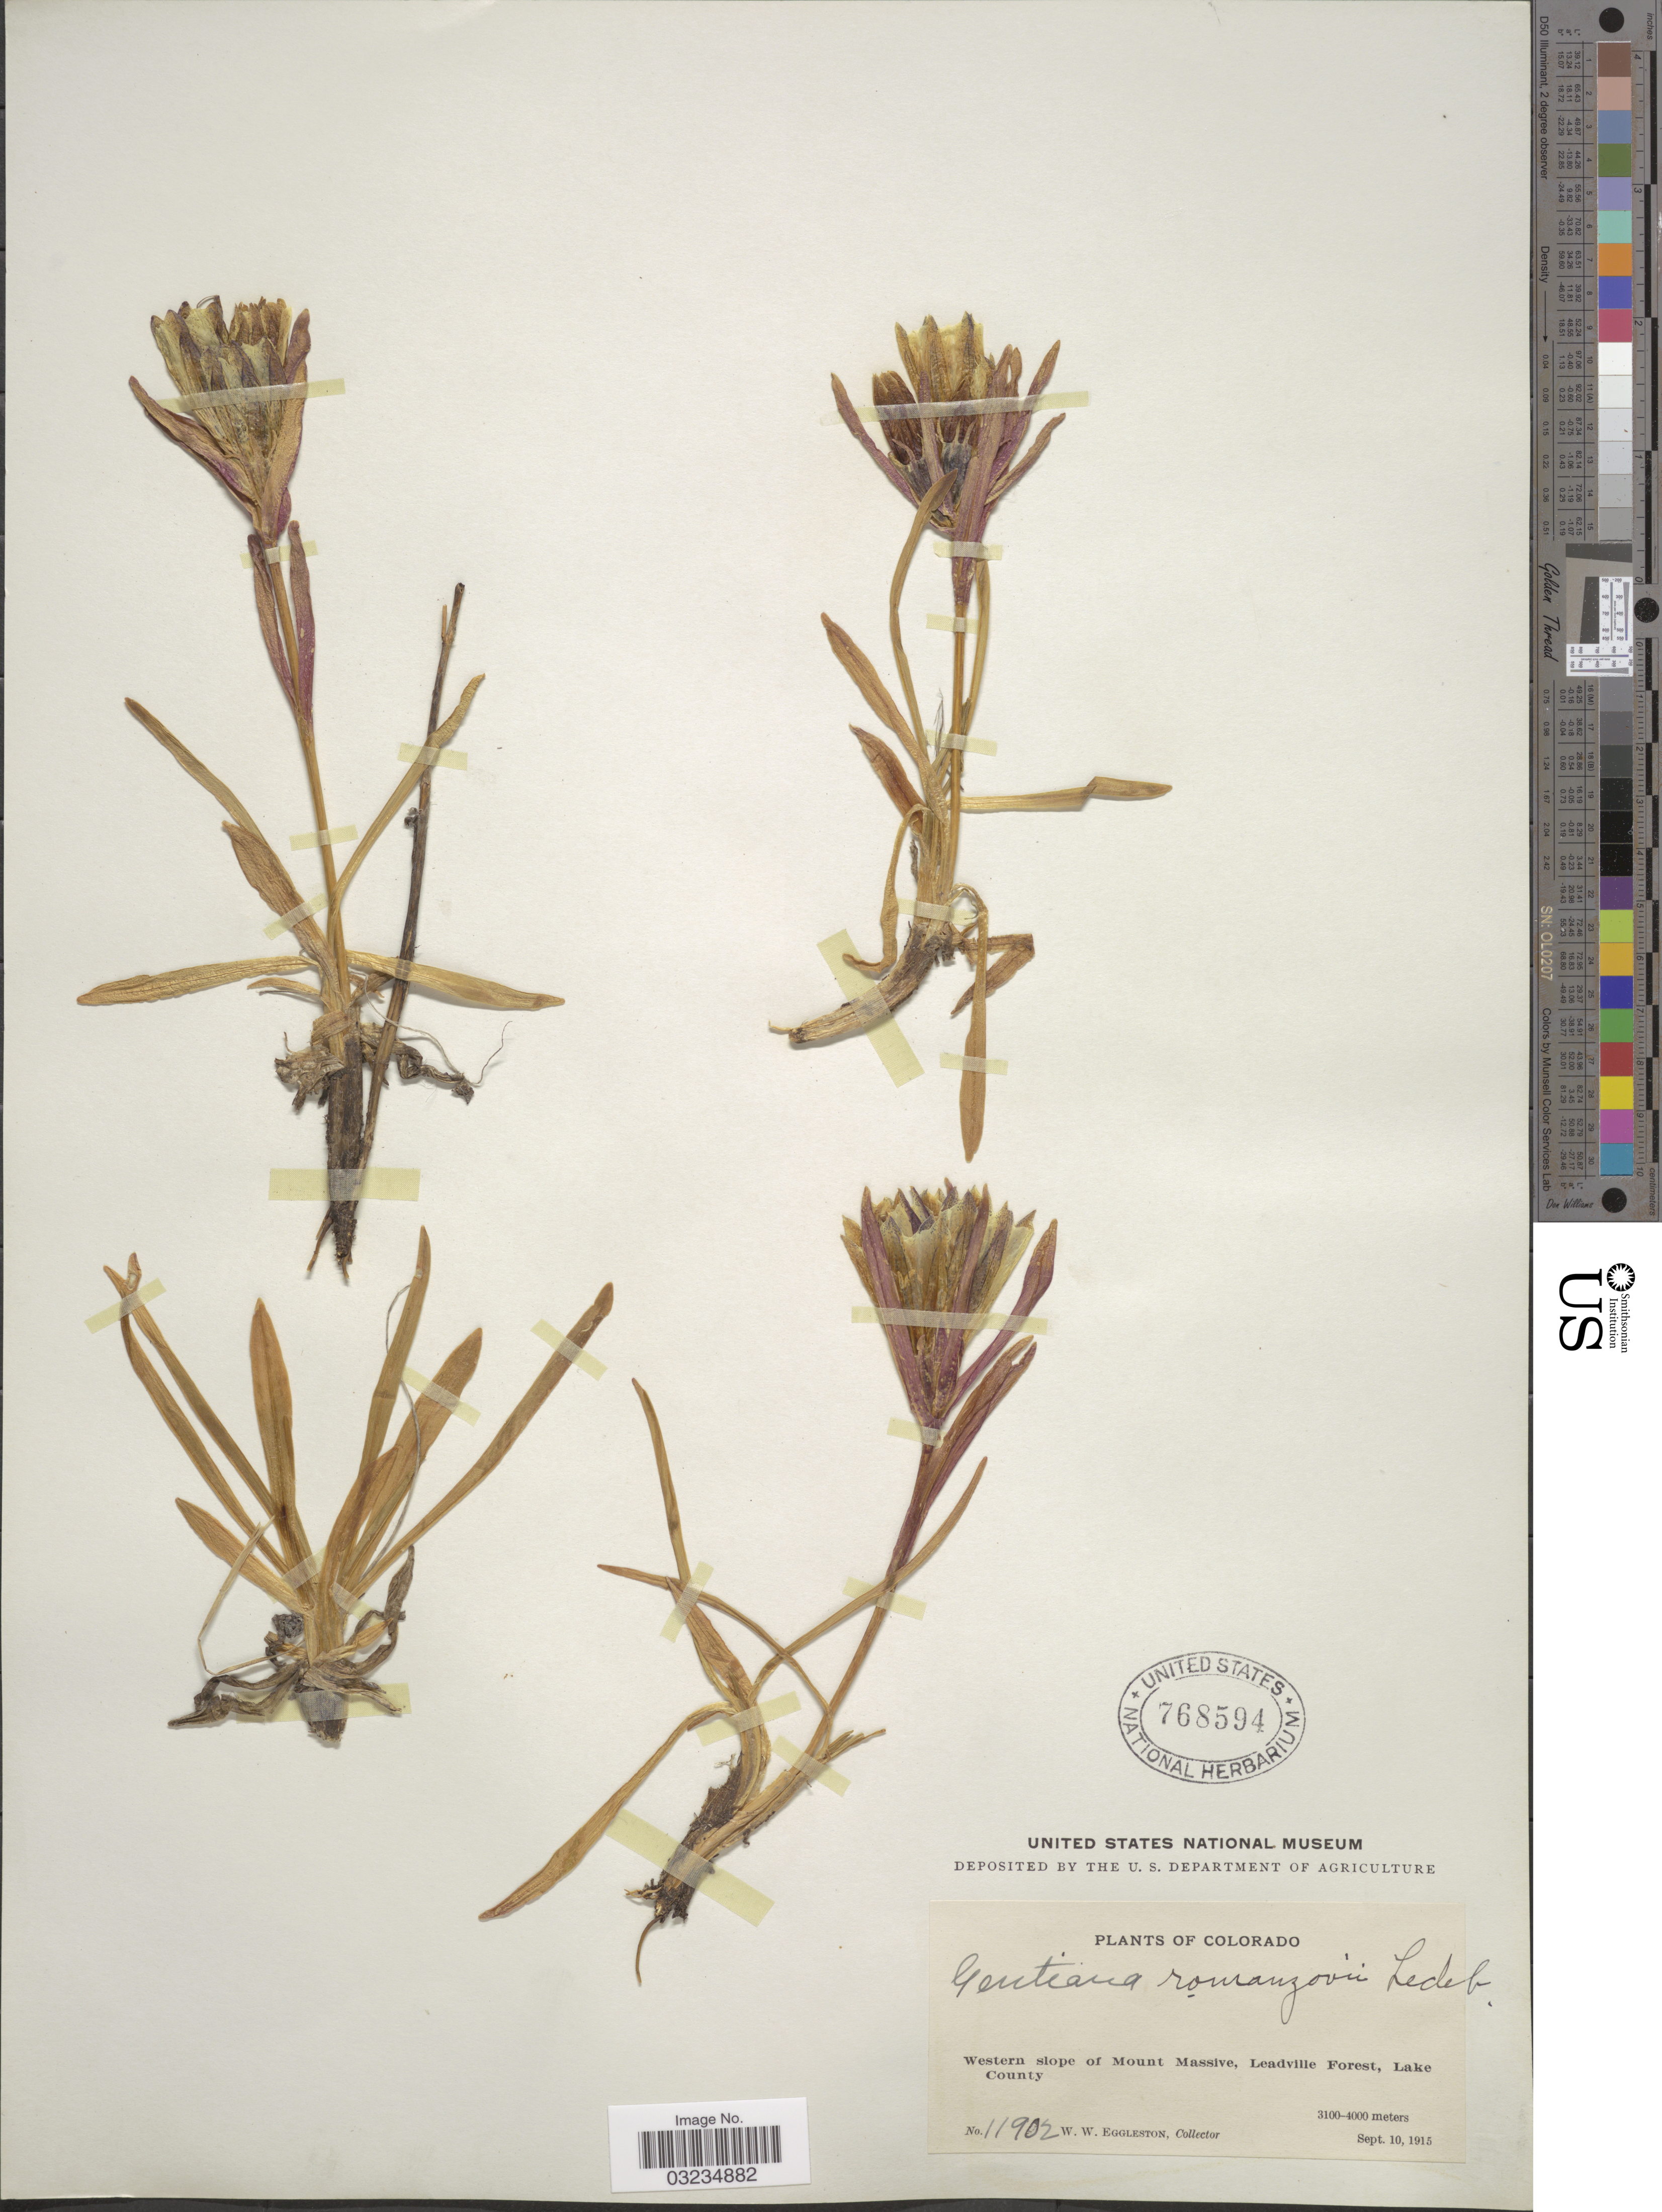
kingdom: Plantae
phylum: Tracheophyta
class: Magnoliopsida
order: Gentianales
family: Gentianaceae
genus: Gentiana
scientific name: Gentiana romanzovii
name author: Ledeb. ex Bunge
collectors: W. W. Eggleston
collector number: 11902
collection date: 1915-09-10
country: United States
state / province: Colorado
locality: Western slopes of Mount Massive, Leadville Forest, Lake County.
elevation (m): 3100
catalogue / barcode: US 768594